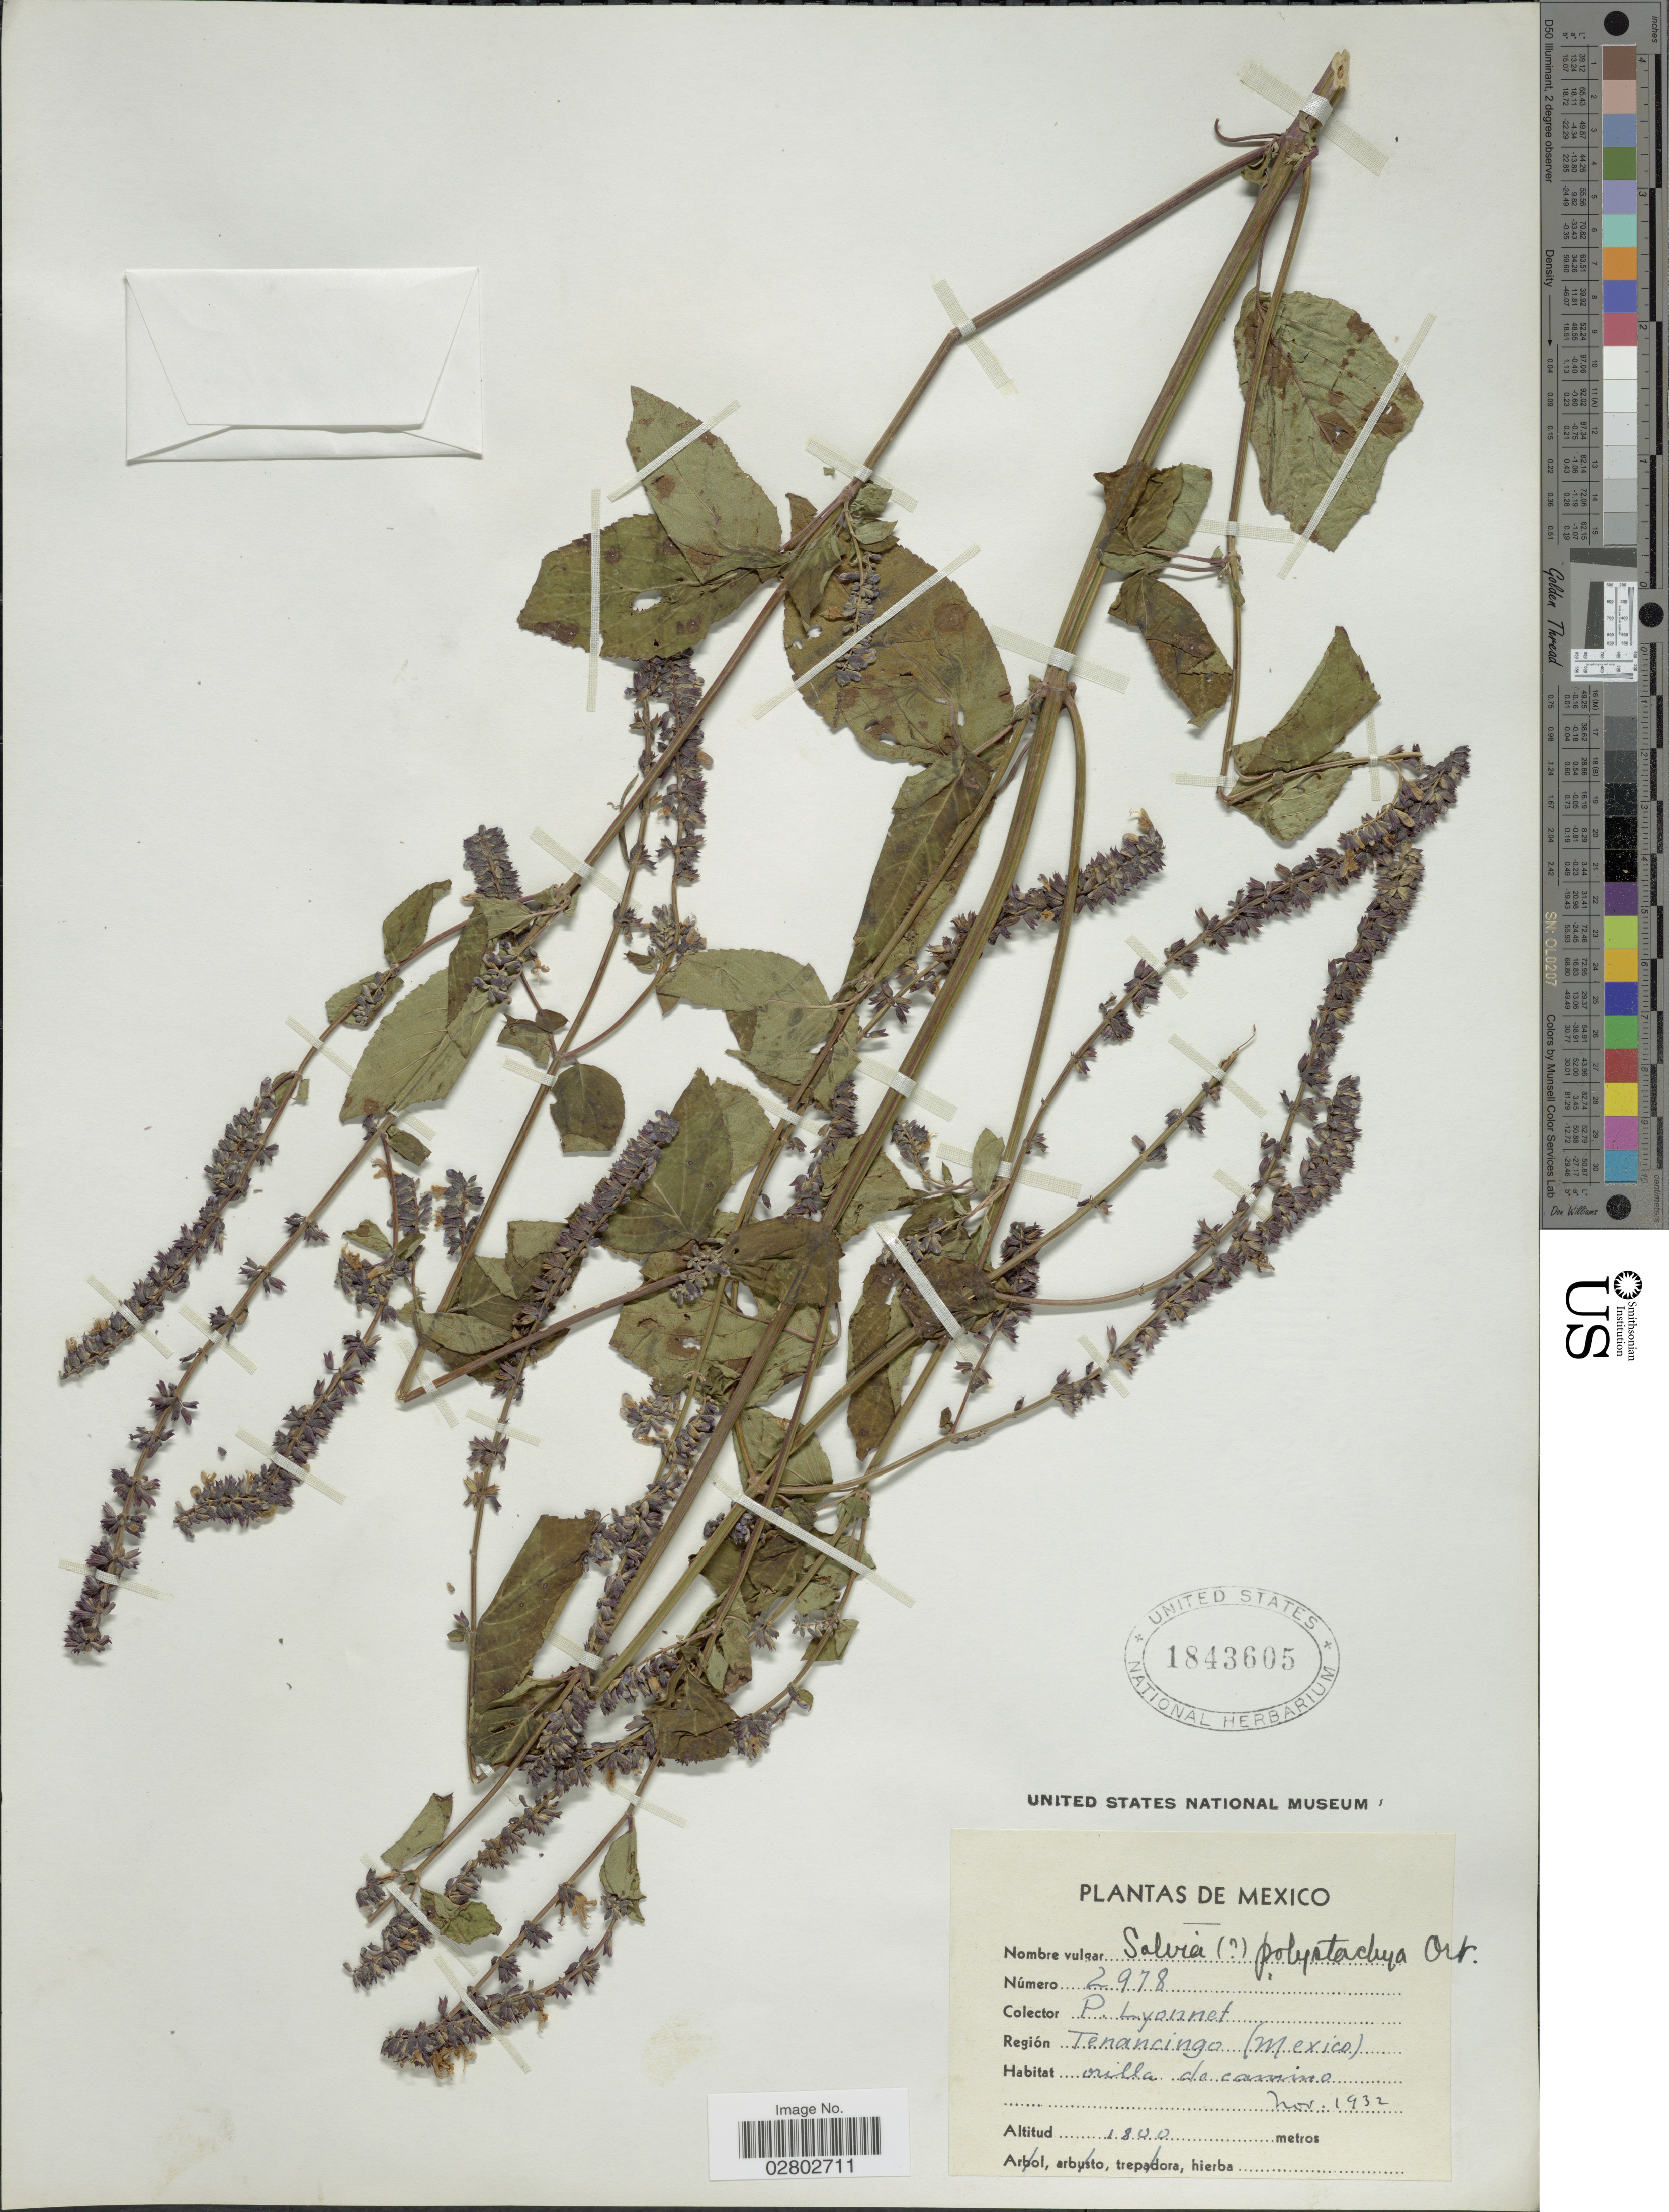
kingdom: Plantae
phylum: Tracheophyta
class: Magnoliopsida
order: Lamiales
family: Lamiaceae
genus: Salvia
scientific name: Salvia polystachya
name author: Cav.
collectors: P. Lyonnet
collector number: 2978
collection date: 1932-11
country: Mexico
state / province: México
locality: Región Tenancingo.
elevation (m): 1800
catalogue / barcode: US 1843605